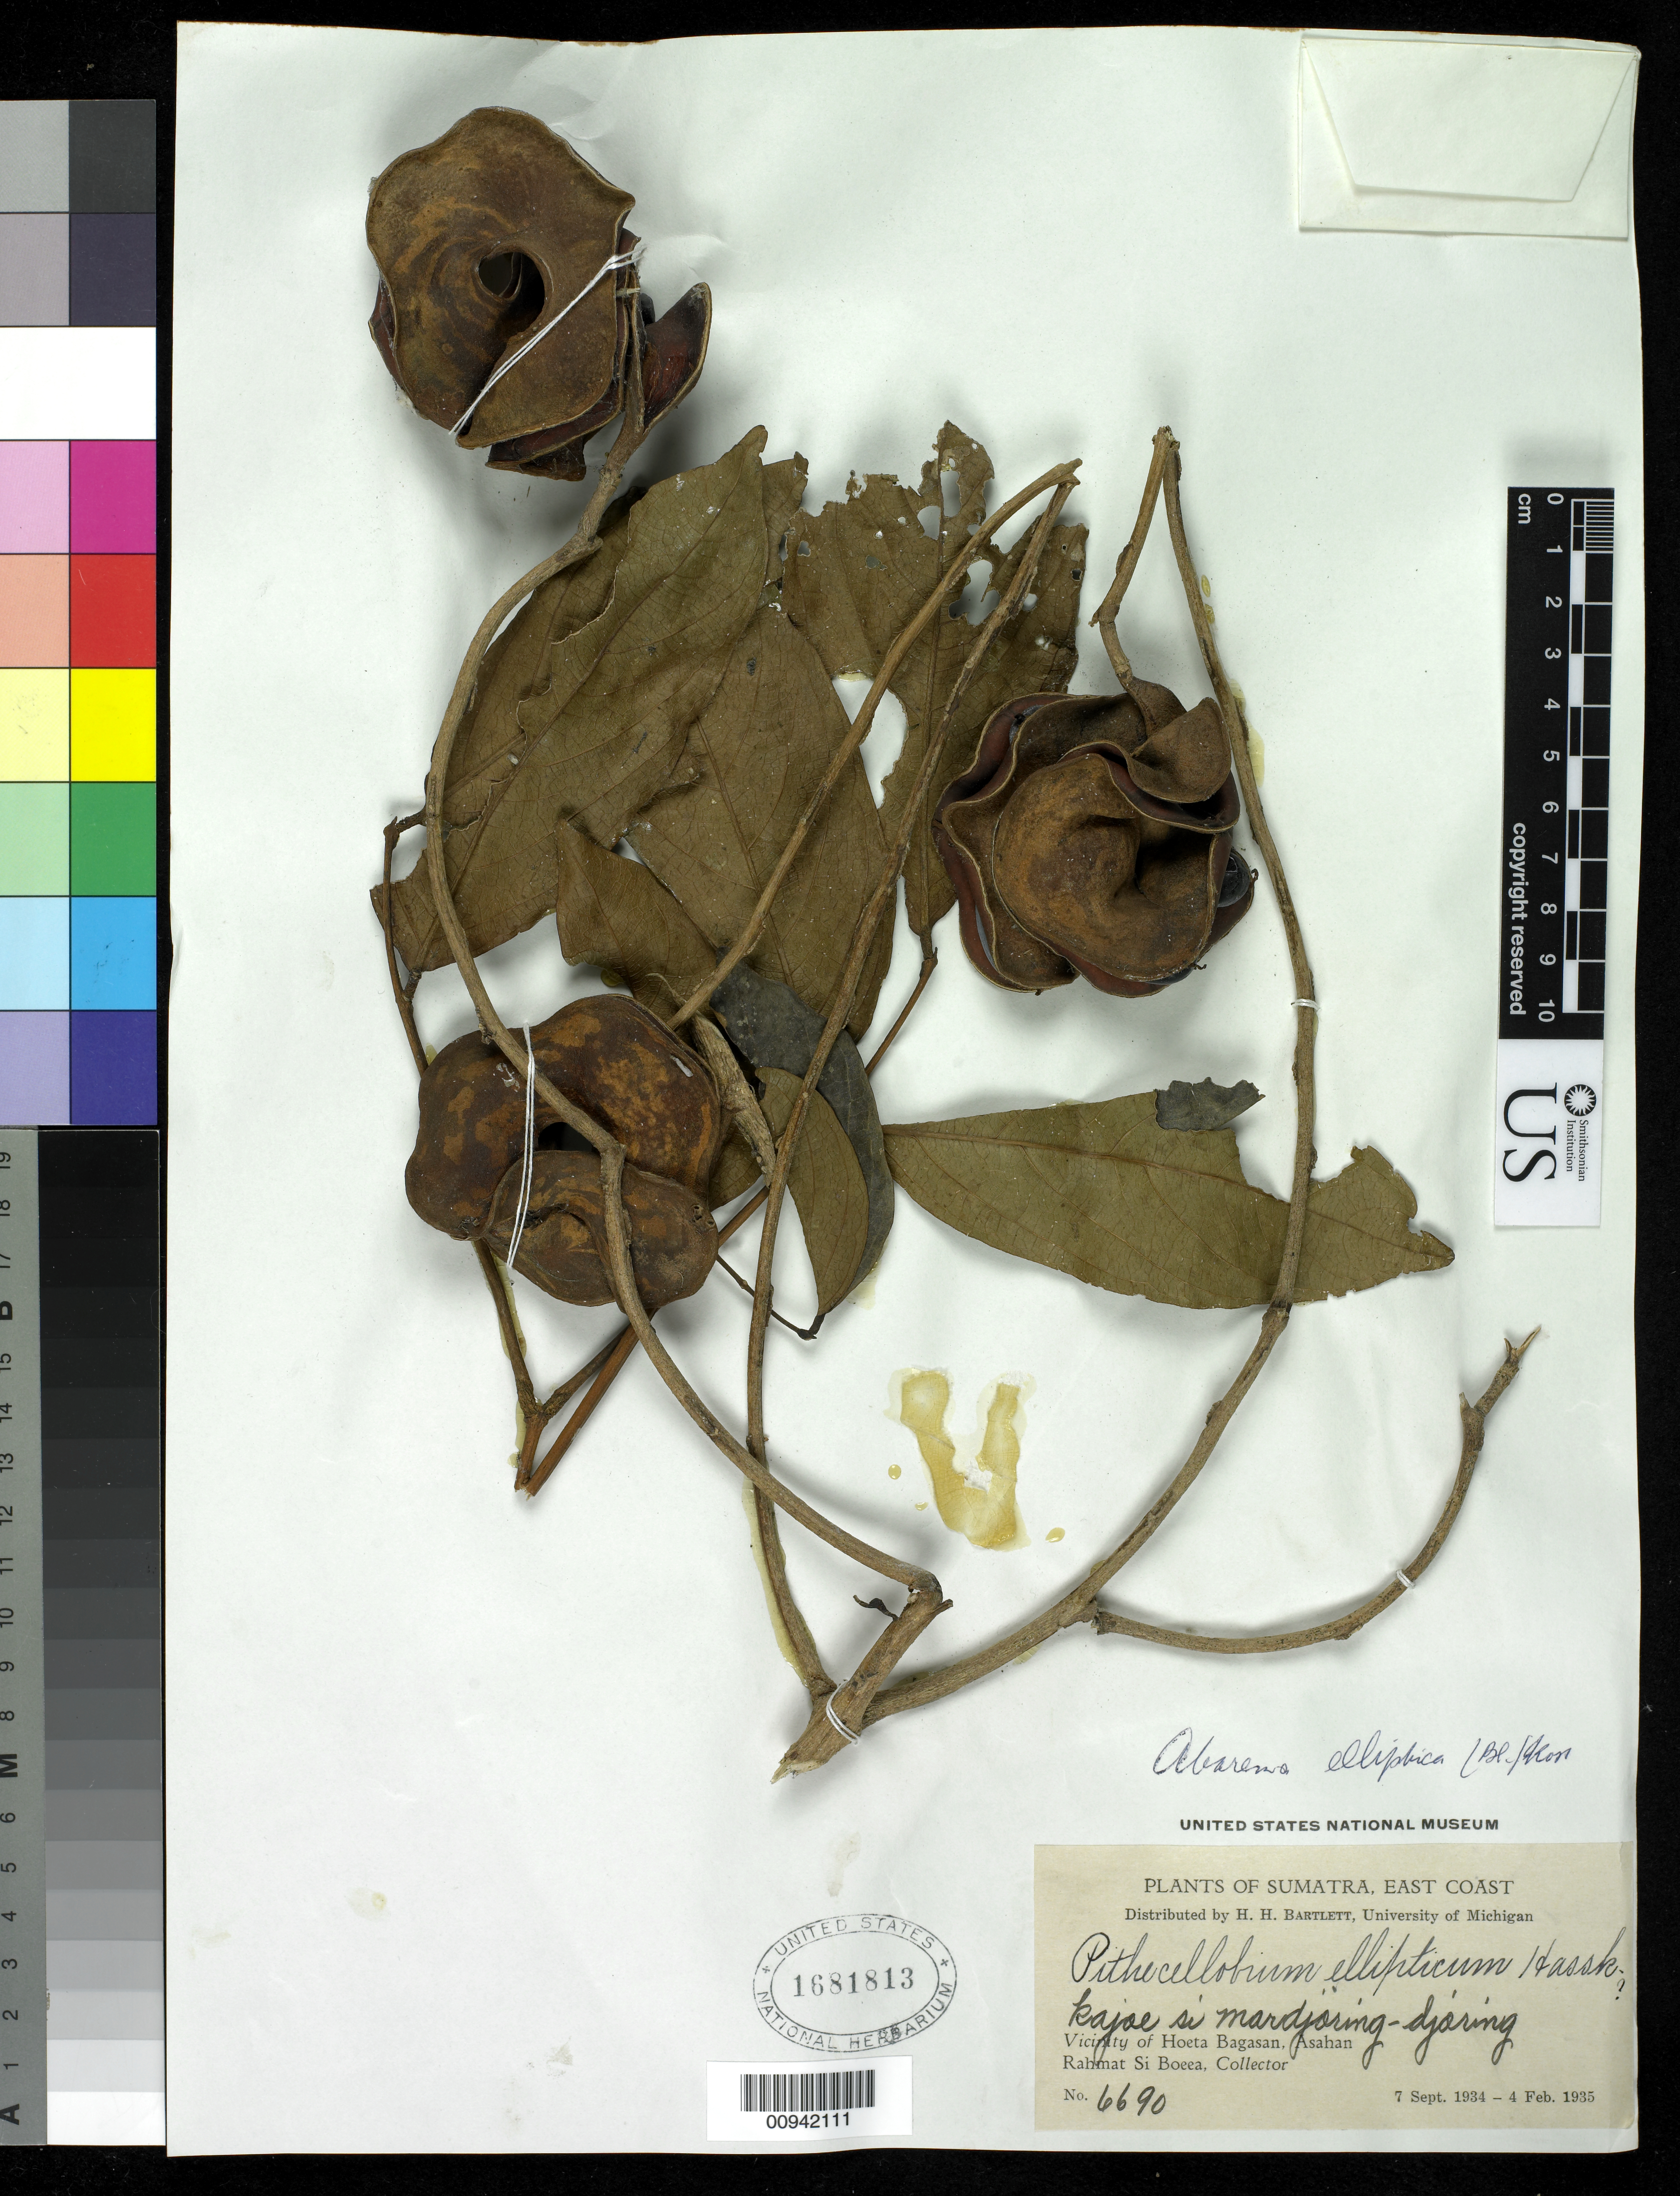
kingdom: Plantae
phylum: Tracheophyta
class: Magnoliopsida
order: Fabales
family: Fabaceae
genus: Archidendron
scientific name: Archidendron ellipticum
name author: (Blume) I.C. Nielsen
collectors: Rahmat Si Boeea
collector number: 6690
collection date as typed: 07 Sep 1934 to 04 Feb 1935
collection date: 1934-09-07/1935-02-04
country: Indonesia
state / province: Sumatra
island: Island Unknown or uncertain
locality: Vicinity of Hoeta Bagasan, Asahan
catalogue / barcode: US 1681813